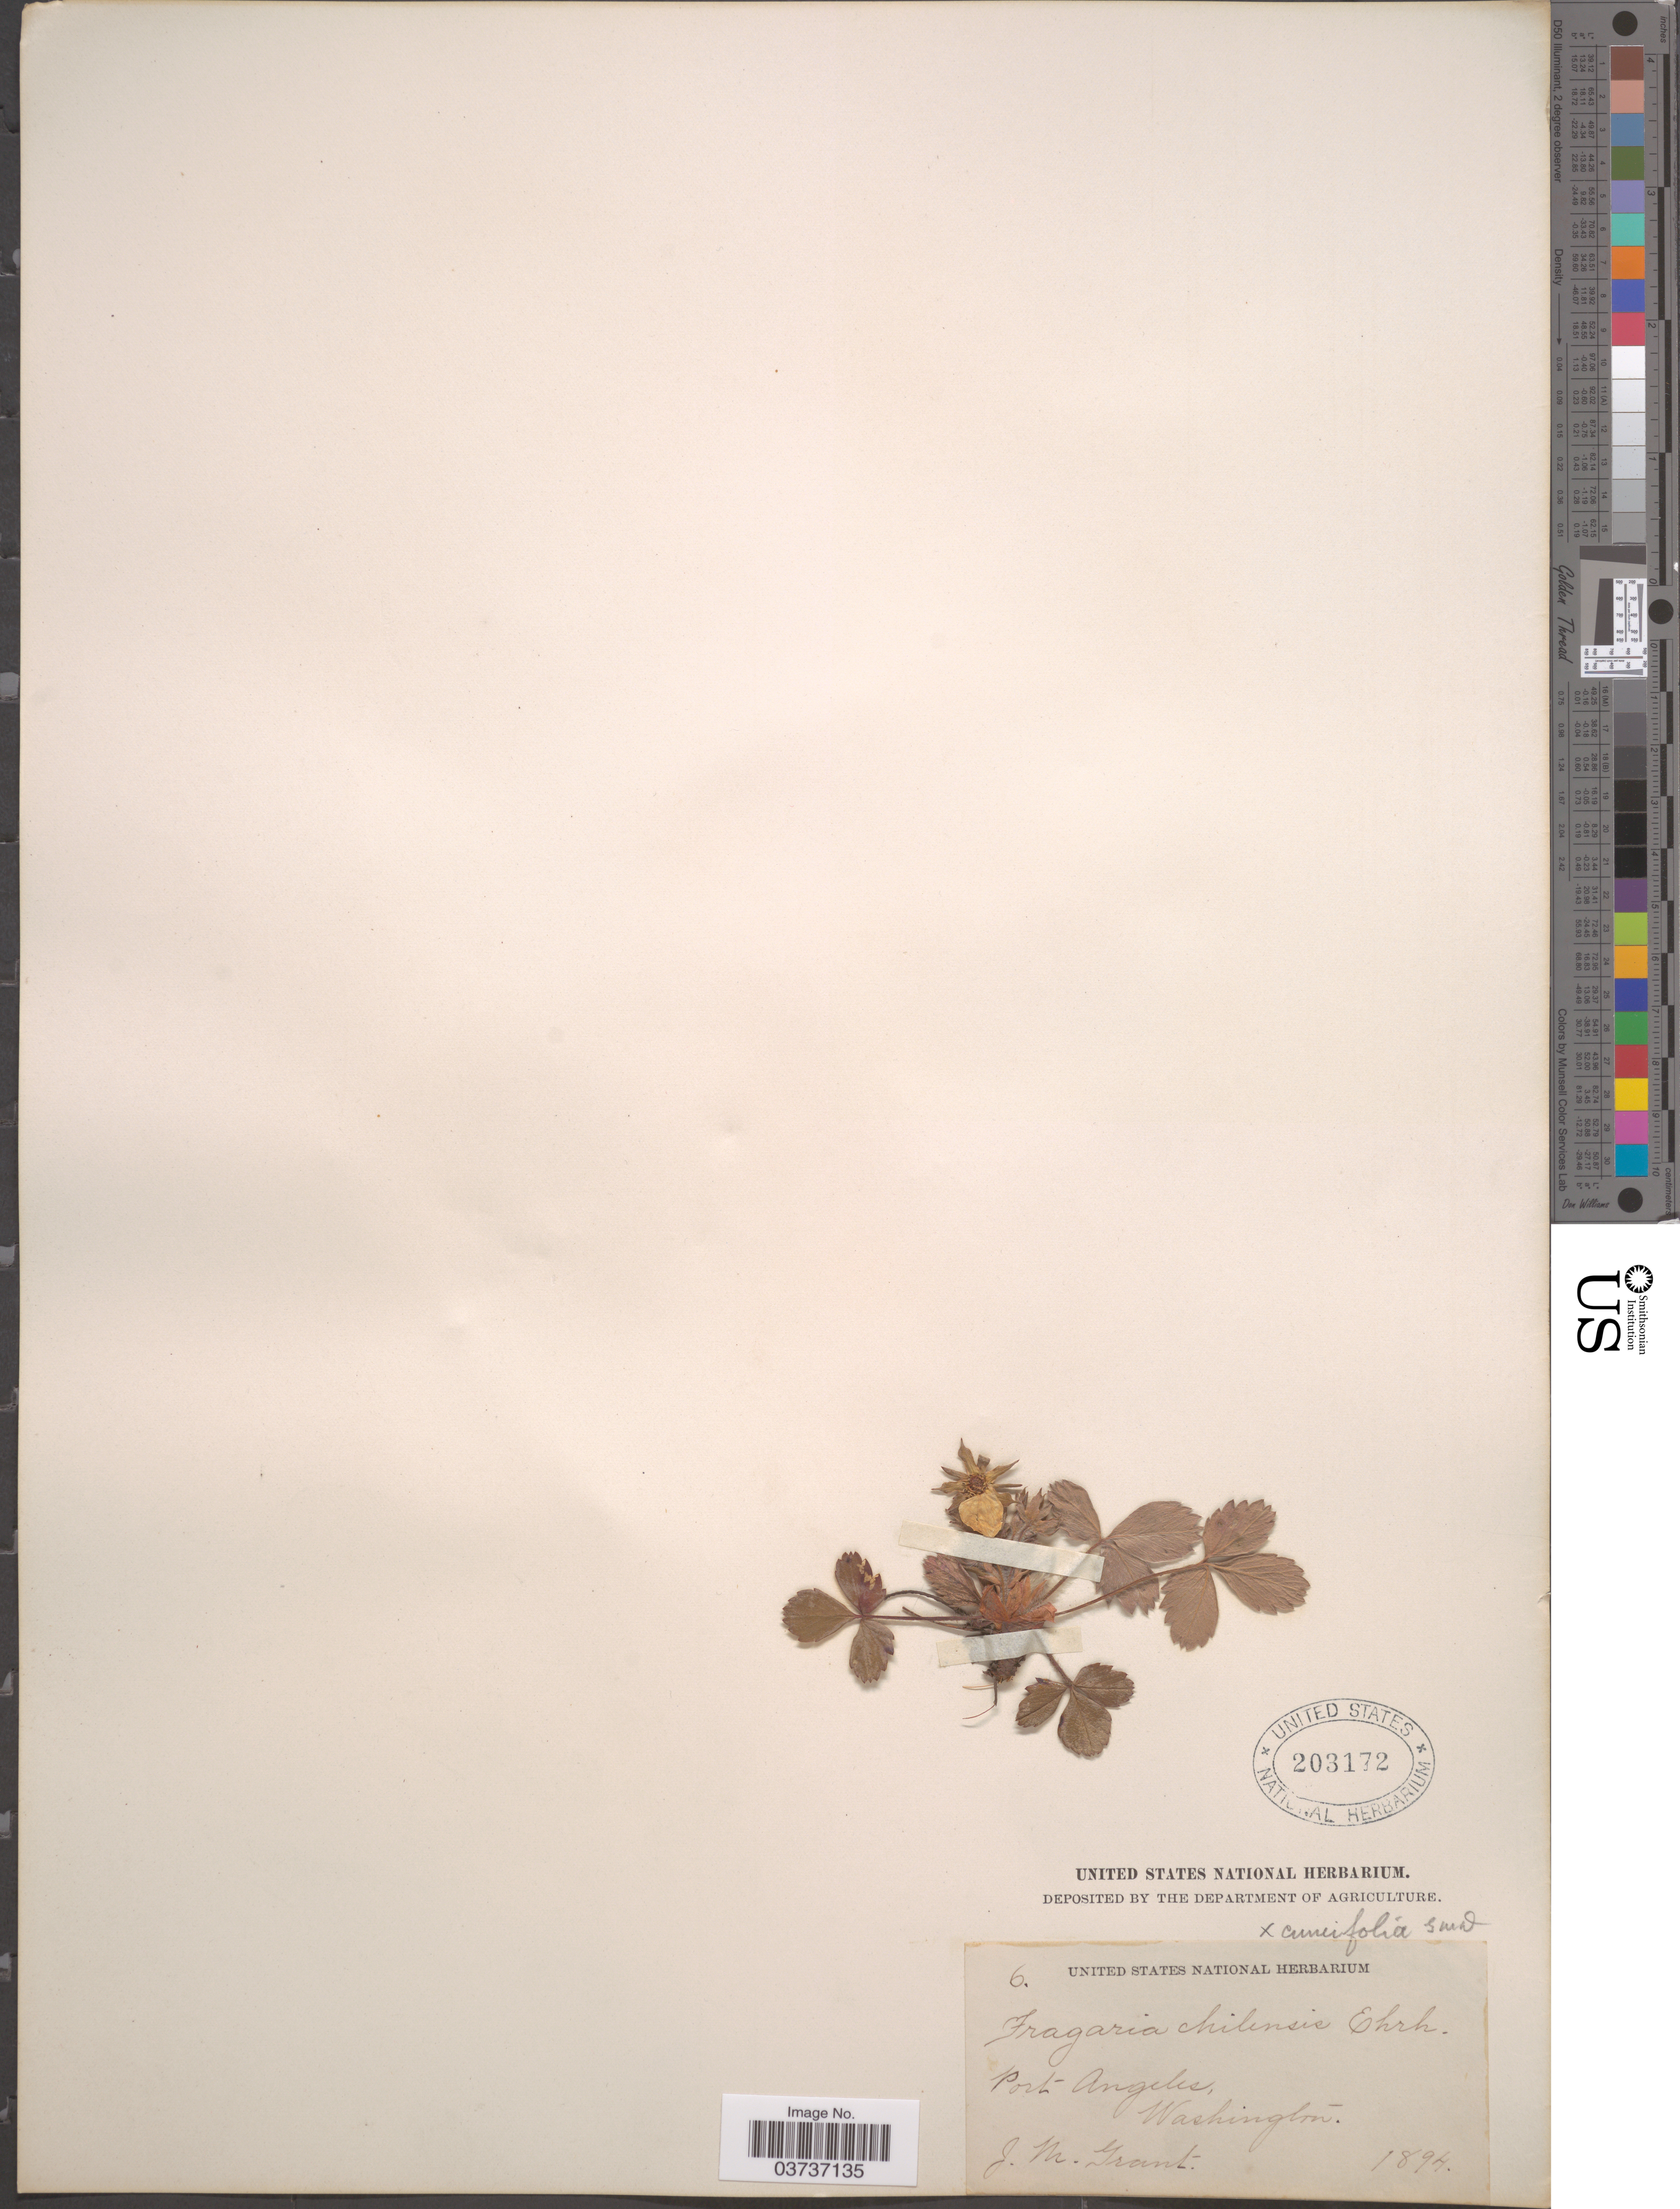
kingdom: Plantae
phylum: Tracheophyta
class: Magnoliopsida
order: Rosales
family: Rosaceae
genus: Fragaria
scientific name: Fragaria chiloensis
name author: (L.) Mill.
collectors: J. M. Grant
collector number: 6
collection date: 1894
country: United States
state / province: Washington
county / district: Clallam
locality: Port Angeles.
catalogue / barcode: US 203172